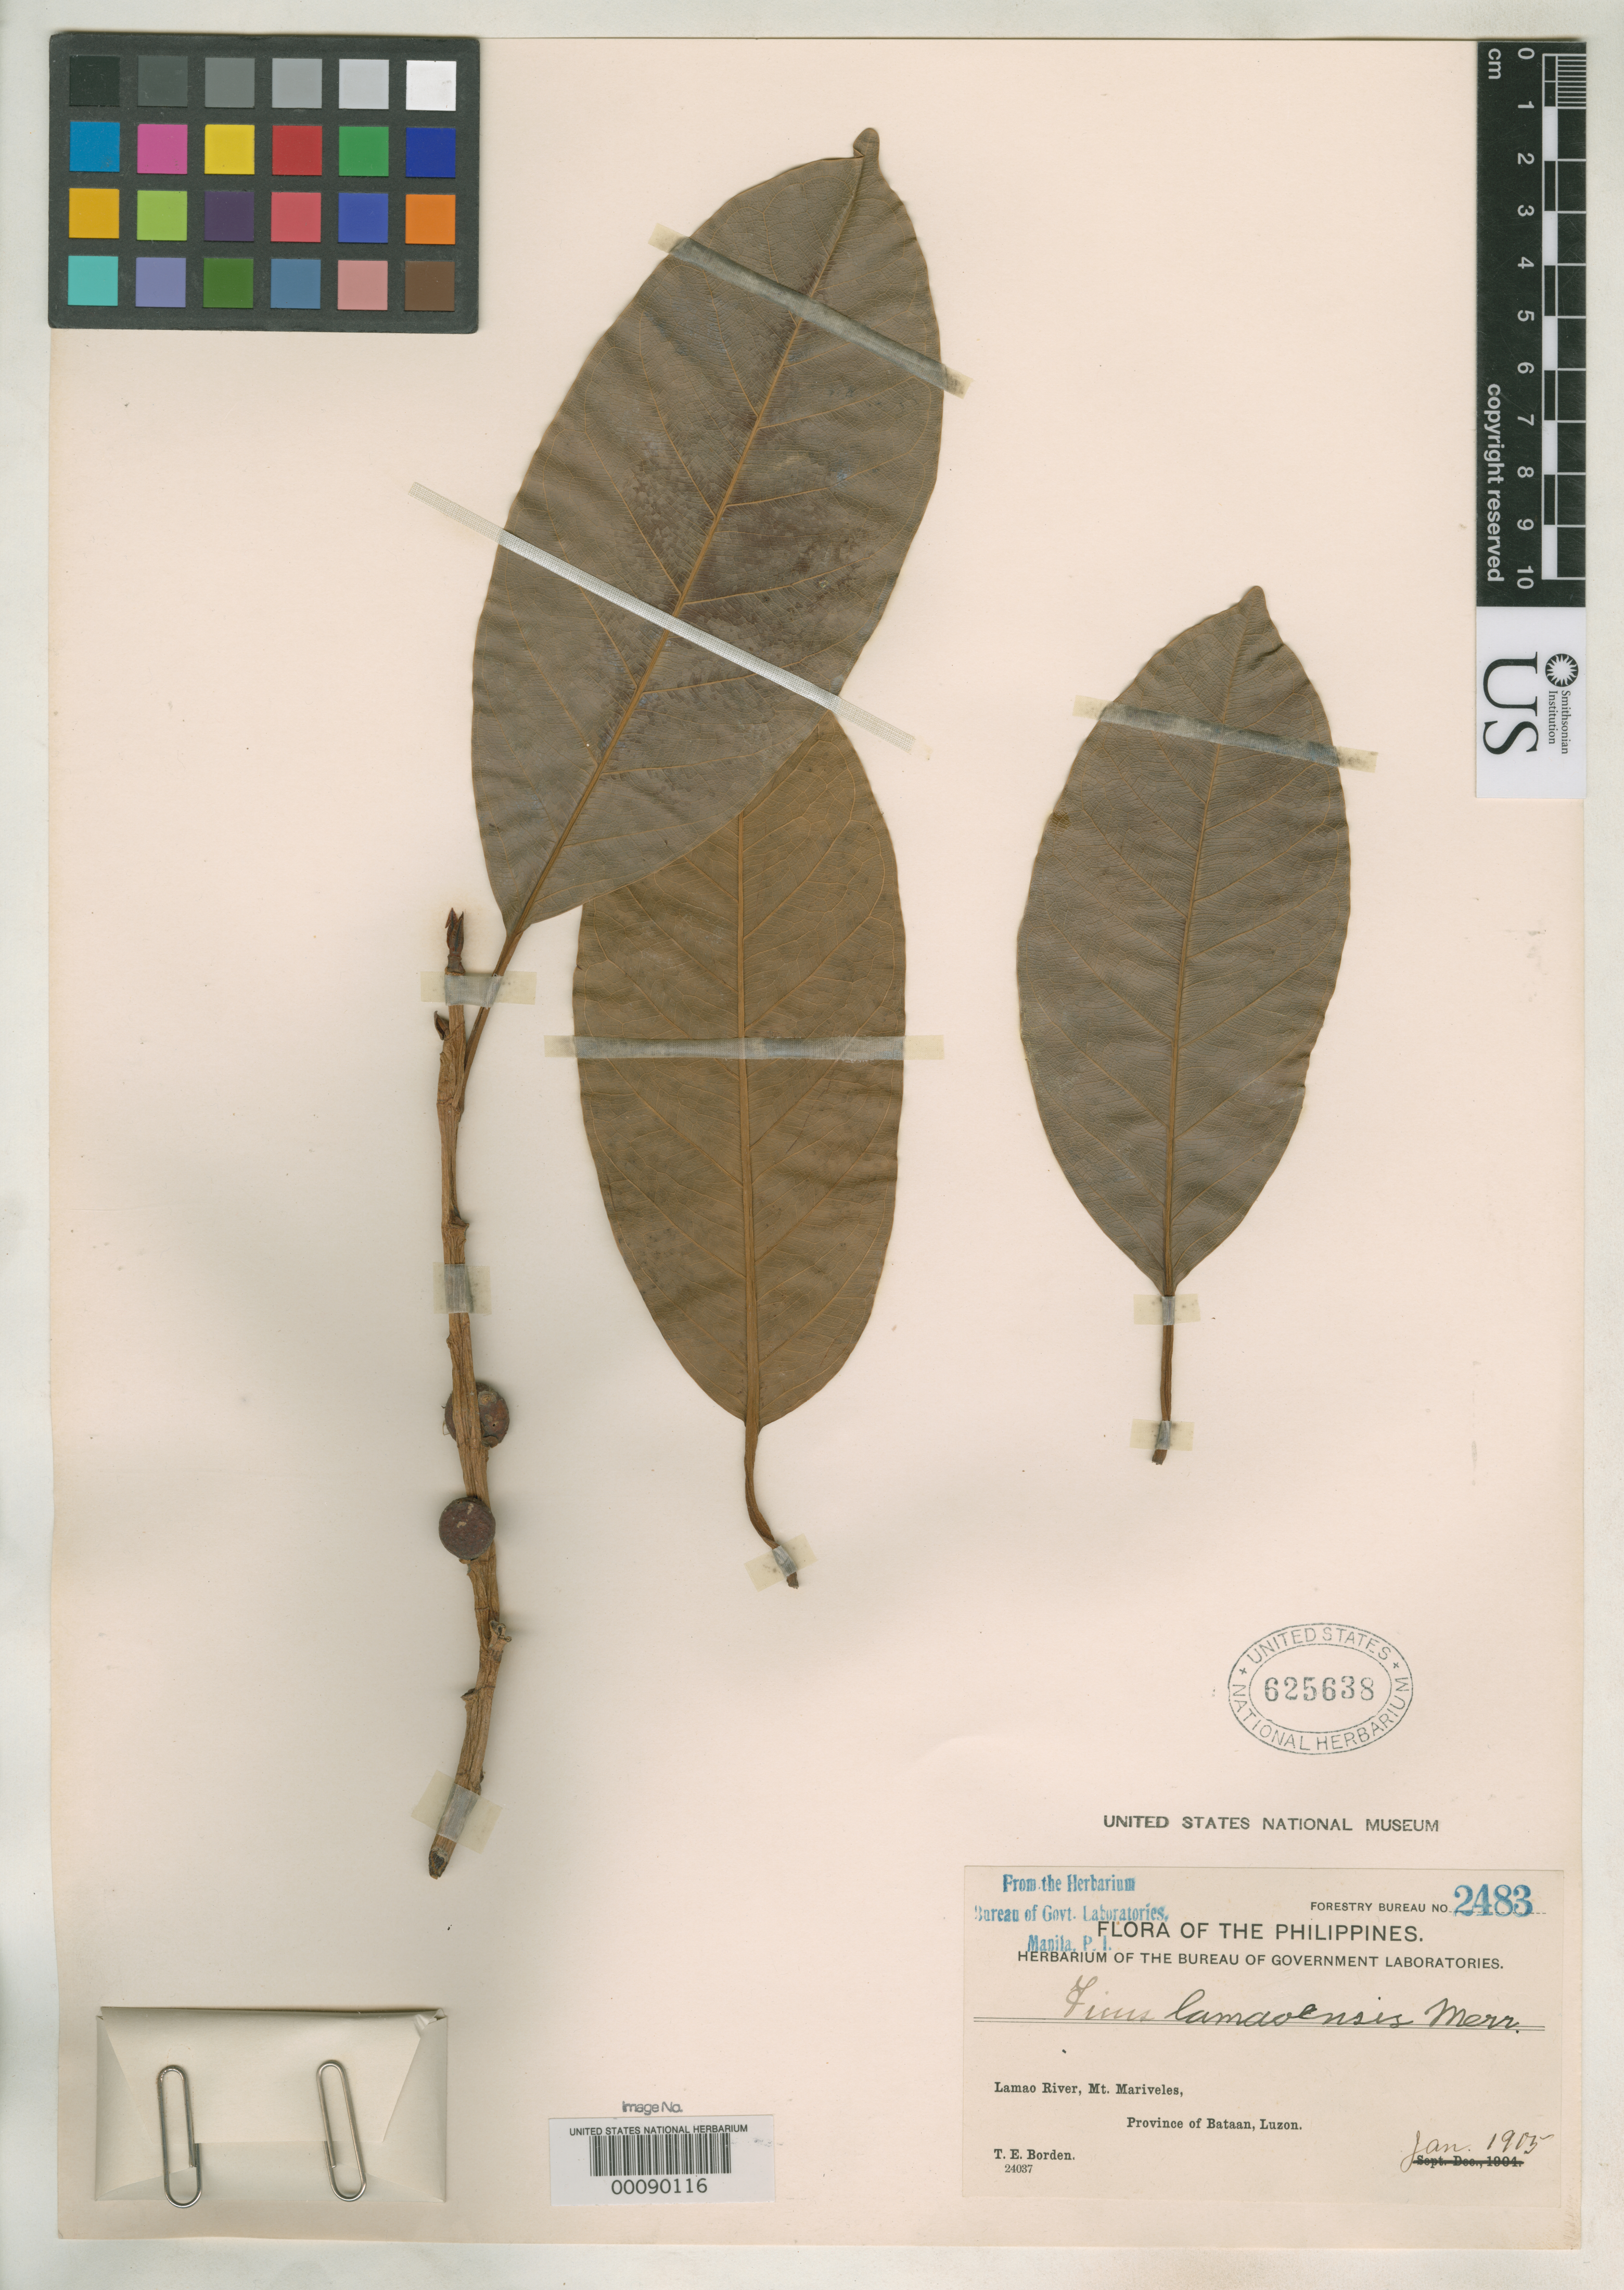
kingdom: Plantae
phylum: Tracheophyta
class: Magnoliopsida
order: Rosales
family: Moraceae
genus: Ficus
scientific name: Ficus lamaoensis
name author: Merr.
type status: Isotype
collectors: T. E. Borden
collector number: Bur. Sci. 2483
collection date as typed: May, 1904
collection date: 1904-05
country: Philippines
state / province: Central Luzon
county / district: Bataan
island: Luzon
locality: Lamao River.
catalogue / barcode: US 625638